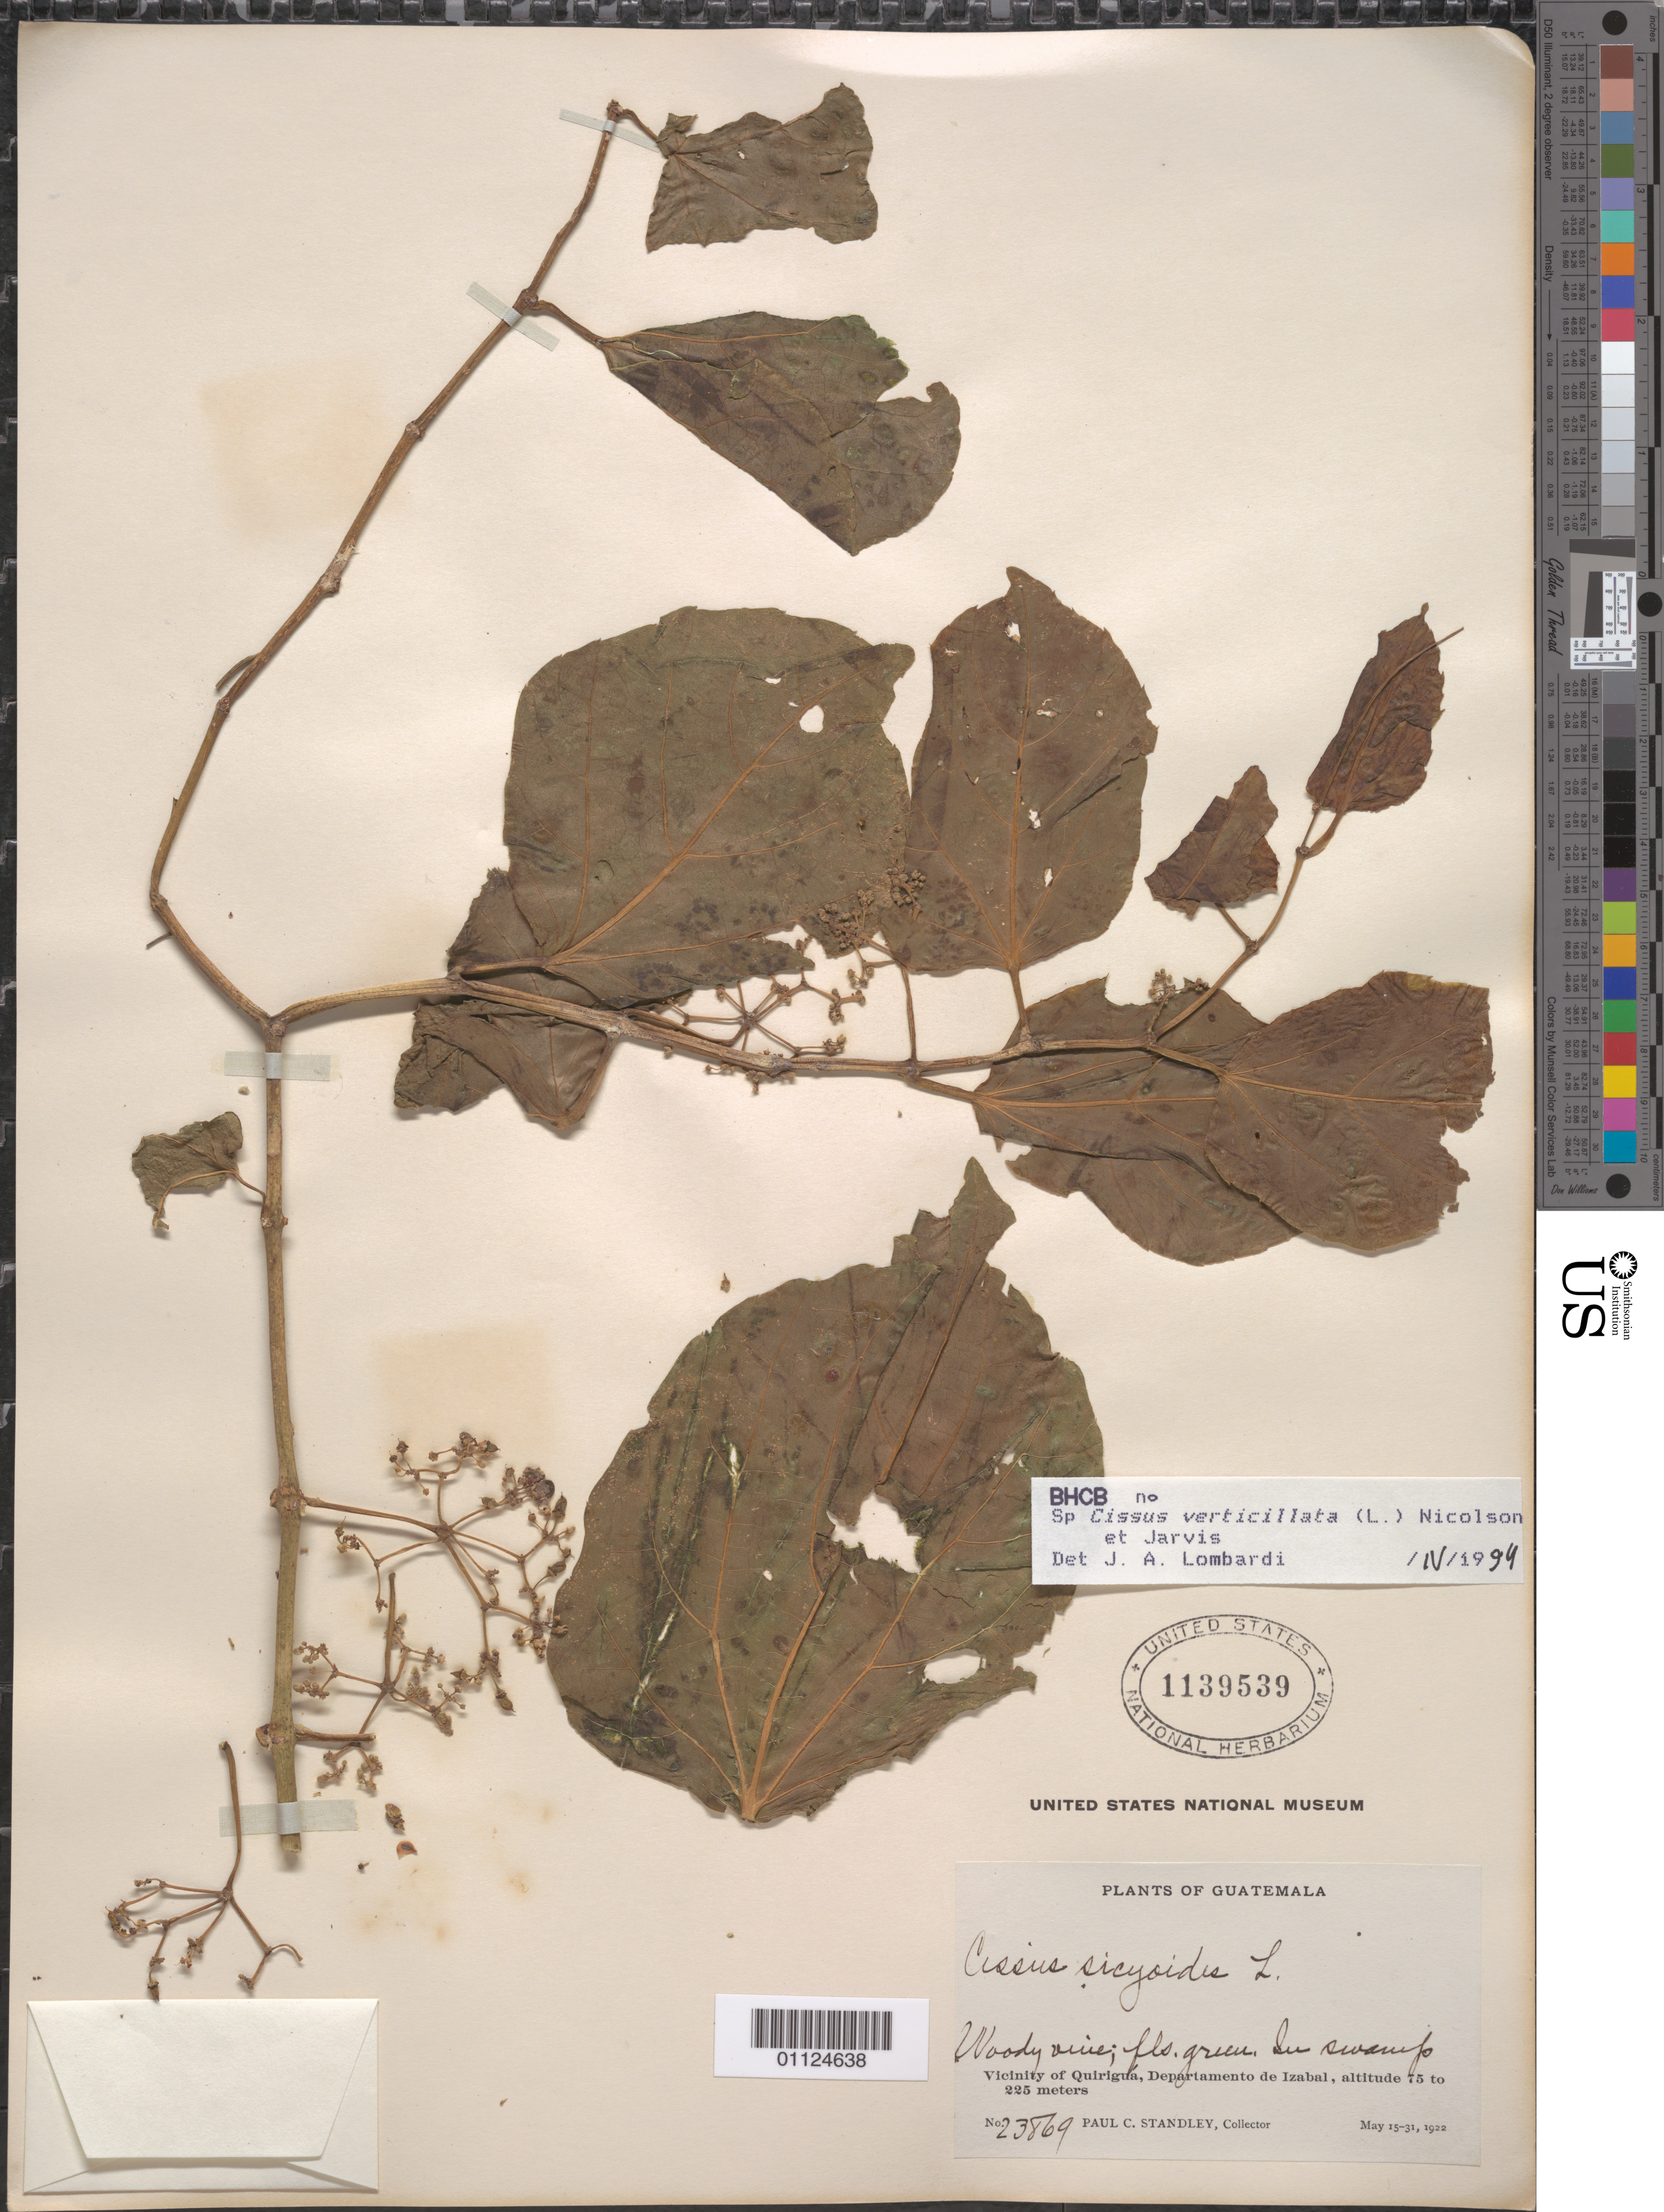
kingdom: Plantae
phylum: Tracheophyta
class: Magnoliopsida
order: Vitales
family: Vitaceae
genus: Cissus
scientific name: Cissus verticillata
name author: (L.) Nicolson & C.E. Jarvis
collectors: P. C. Standley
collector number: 23869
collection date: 1922-05-15/1922-05-31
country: Guatemala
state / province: Izabal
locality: Vicinity of Quirigua.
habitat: Woody vine.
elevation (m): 75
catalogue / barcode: US 1139539